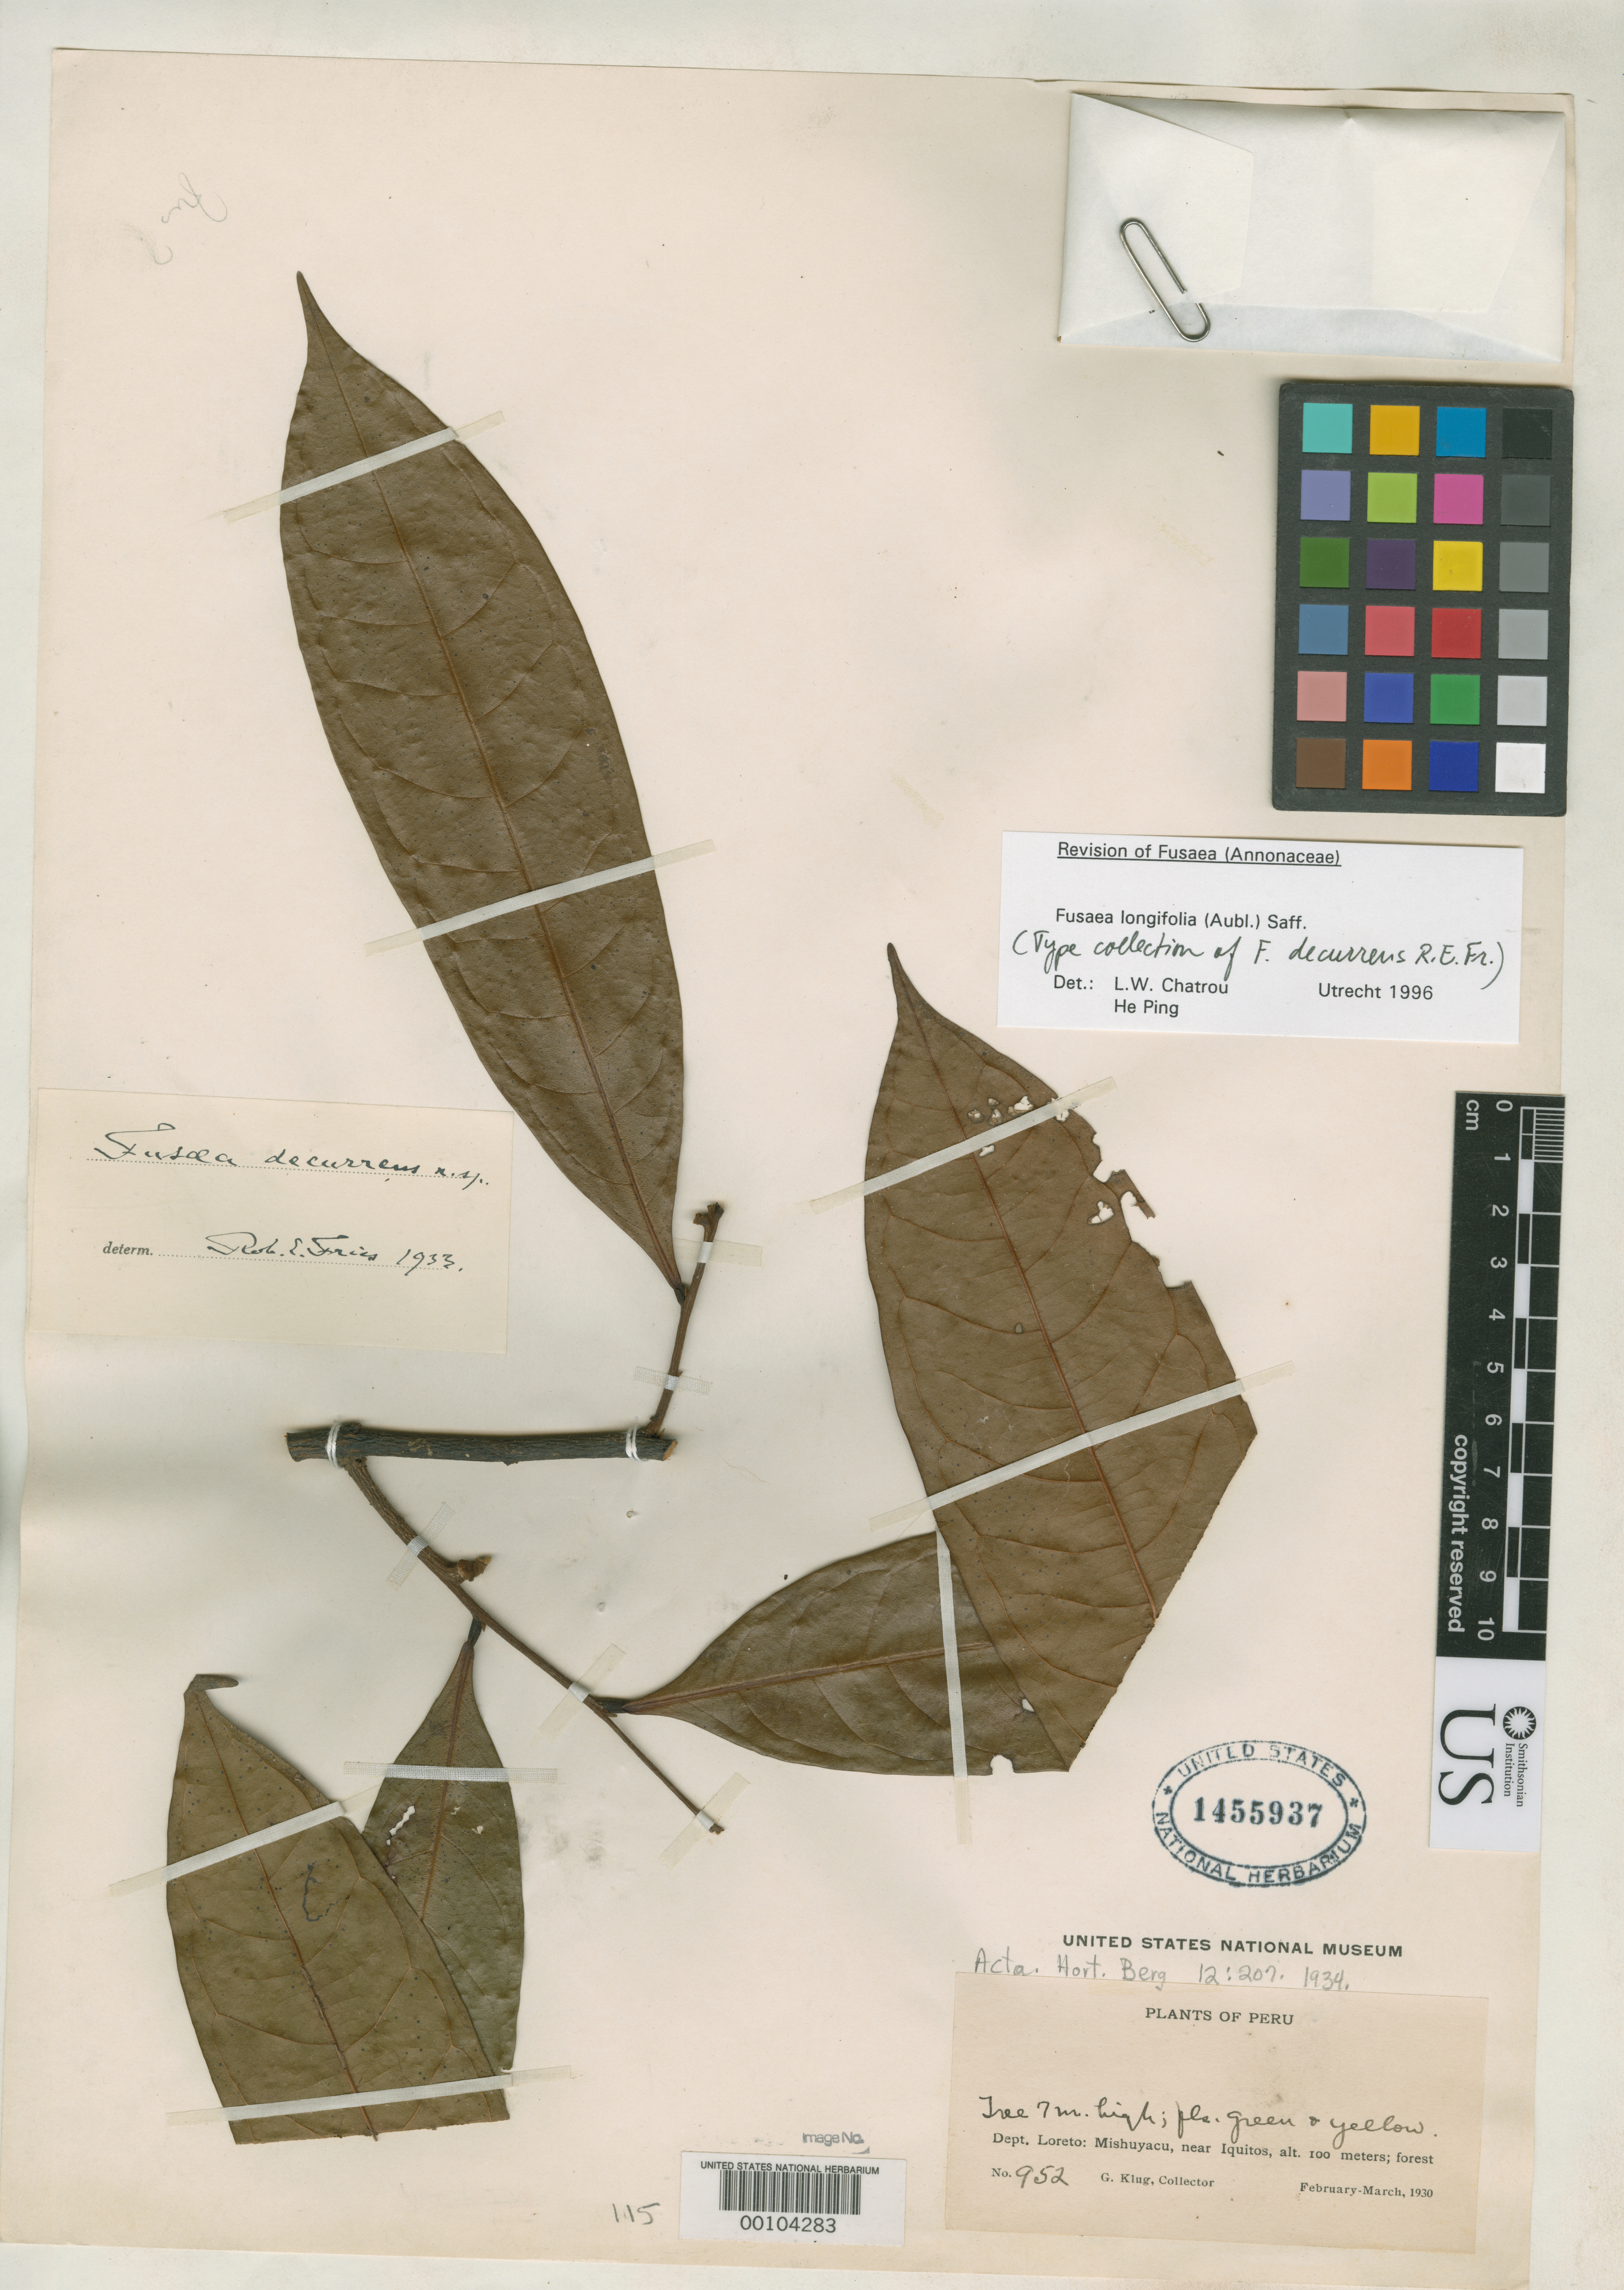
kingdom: Plantae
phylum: Tracheophyta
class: Magnoliopsida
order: Magnoliales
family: Annonaceae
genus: Fusaea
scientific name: Fusaea decurrens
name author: R.E. Fr.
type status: Holotype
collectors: G. Klug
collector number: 952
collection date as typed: Feb 1930 to -- Mar 1930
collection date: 1930-02/1930-03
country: Peru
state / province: Loreto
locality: Mishuyacu, near Iquitos.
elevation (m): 100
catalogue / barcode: US 1455937